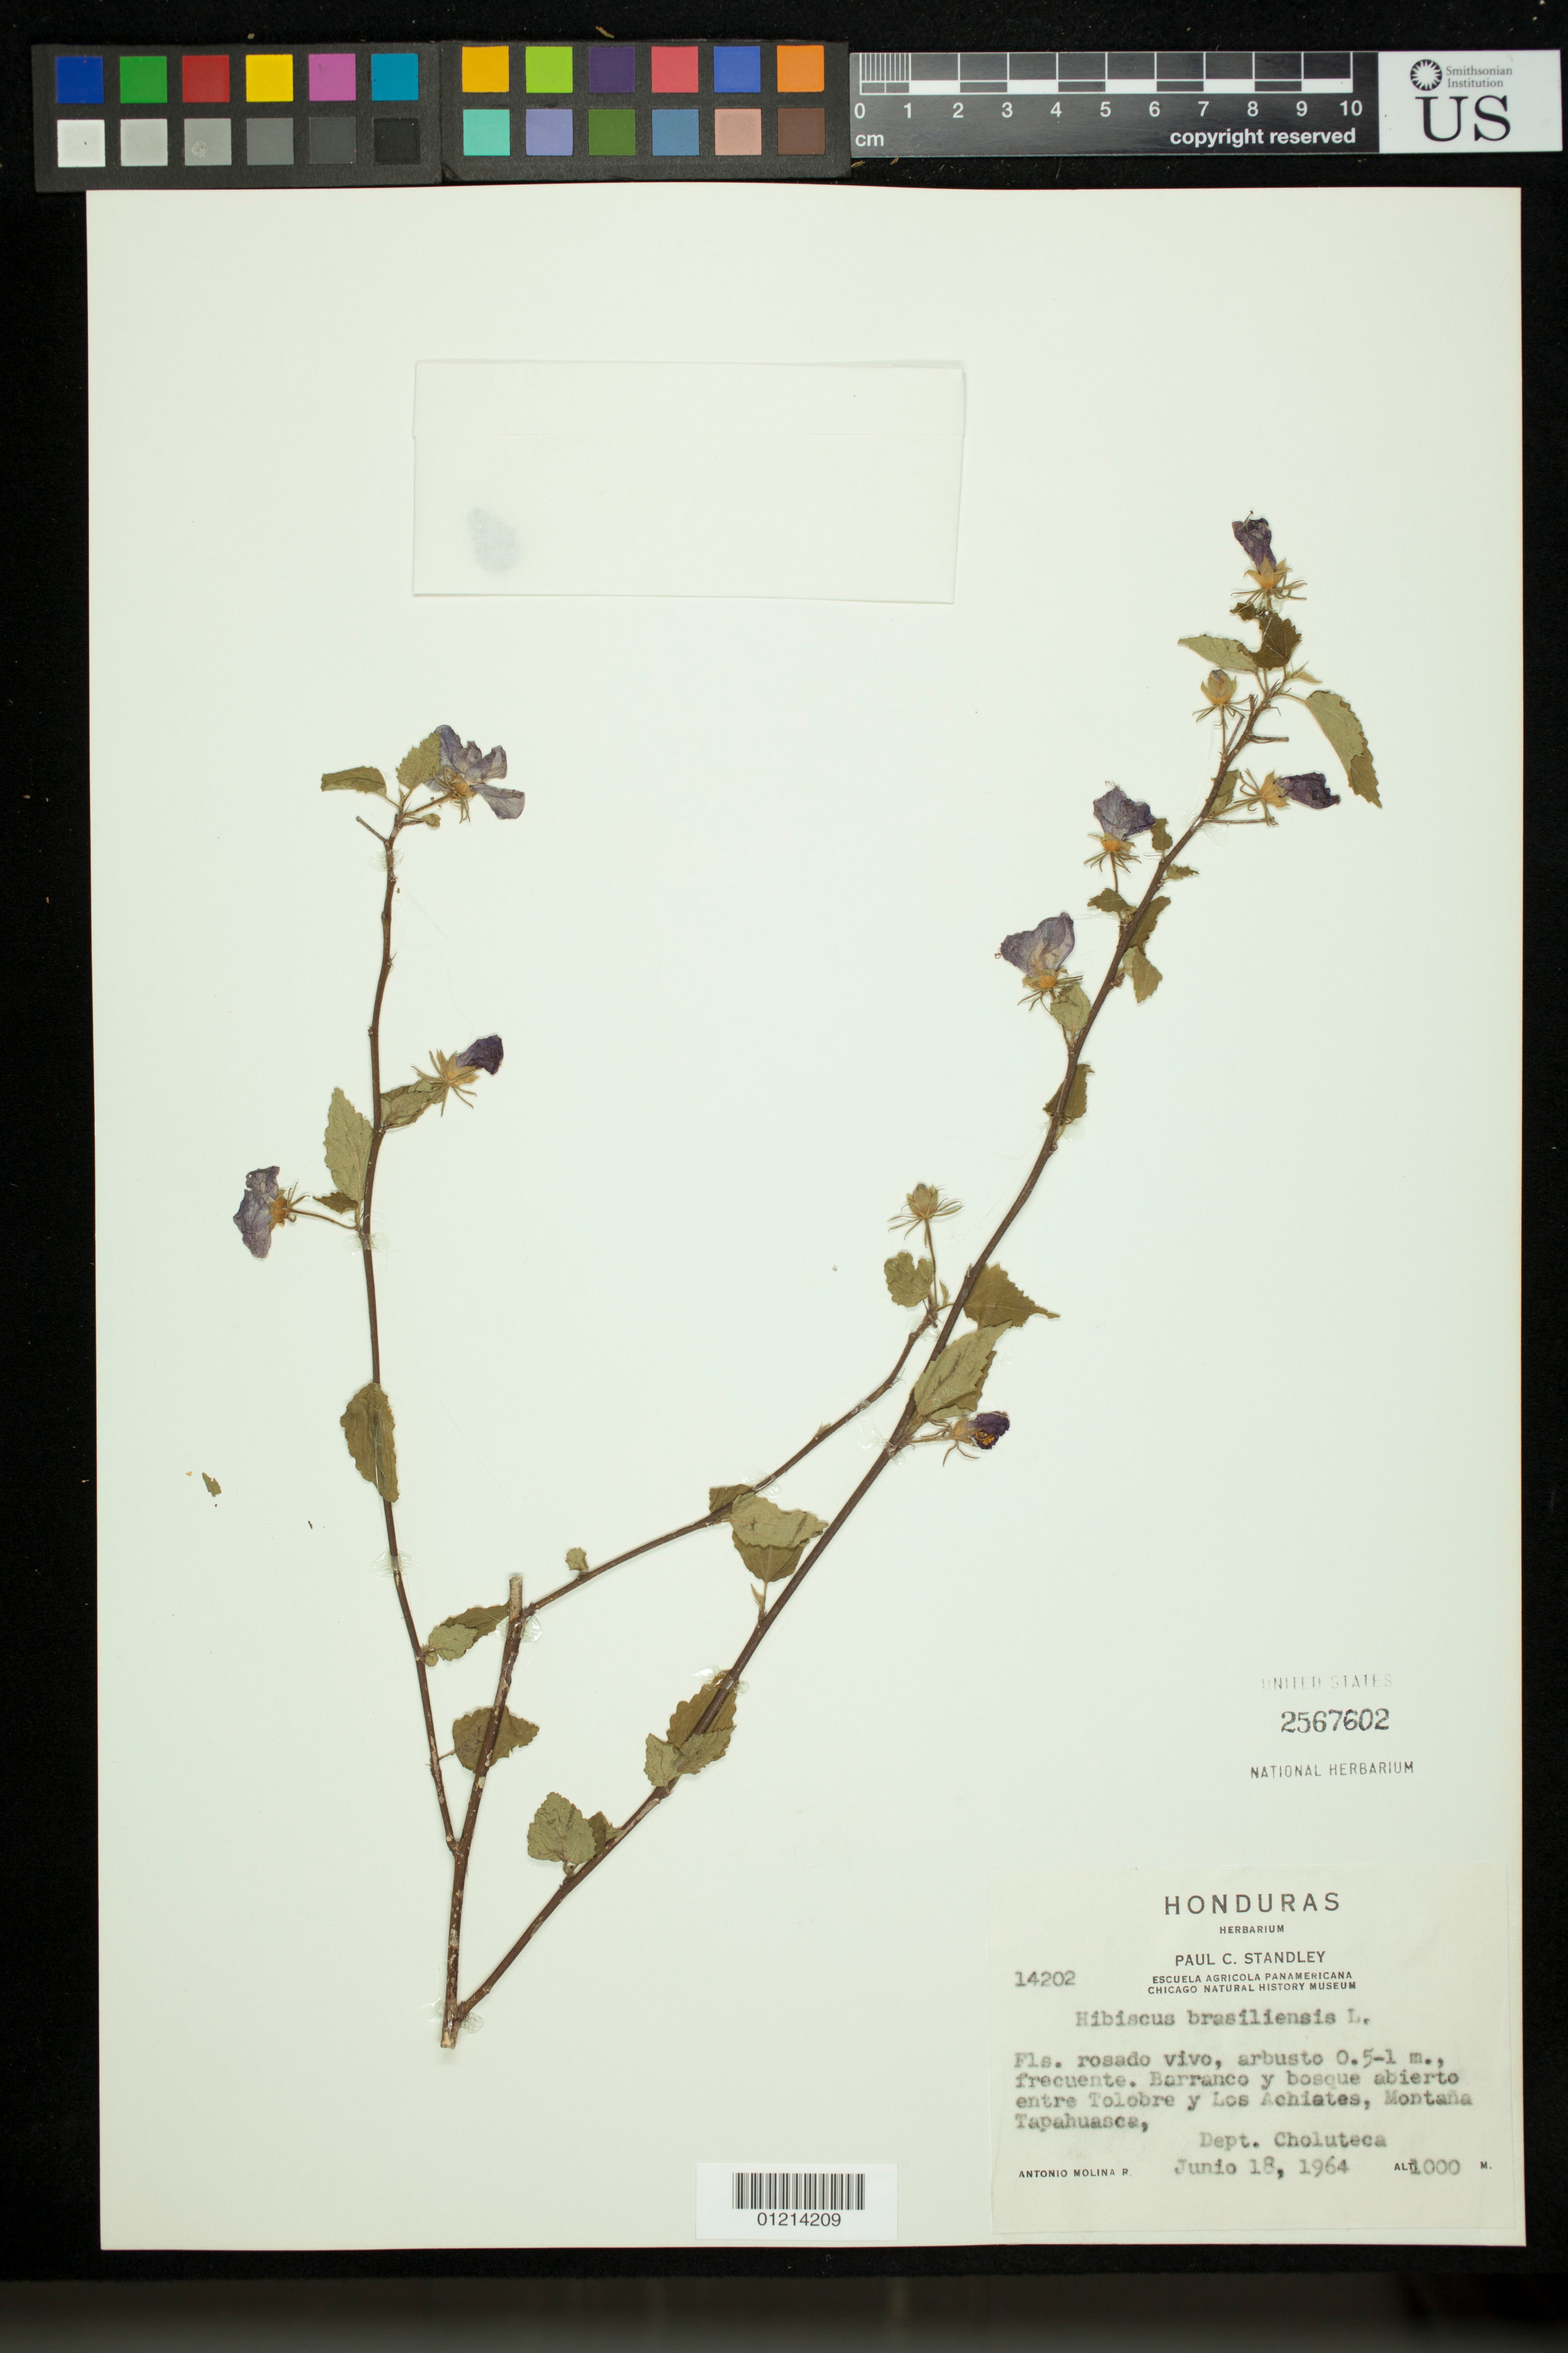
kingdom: Plantae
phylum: Tracheophyta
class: Magnoliopsida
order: Malvales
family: Malvaceae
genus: Hibiscus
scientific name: Hibiscus phoeniceus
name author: Jacq.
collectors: A. Molina R.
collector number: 14202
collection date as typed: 18 Jun 1964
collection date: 1964-06-18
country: Honduras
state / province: Choluteca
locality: Dept. Choluteca: Barranco y bosque abierto entre Tolobre y Los Achiates, Montaña Tapahuasca.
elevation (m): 1000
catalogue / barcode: US 2567602